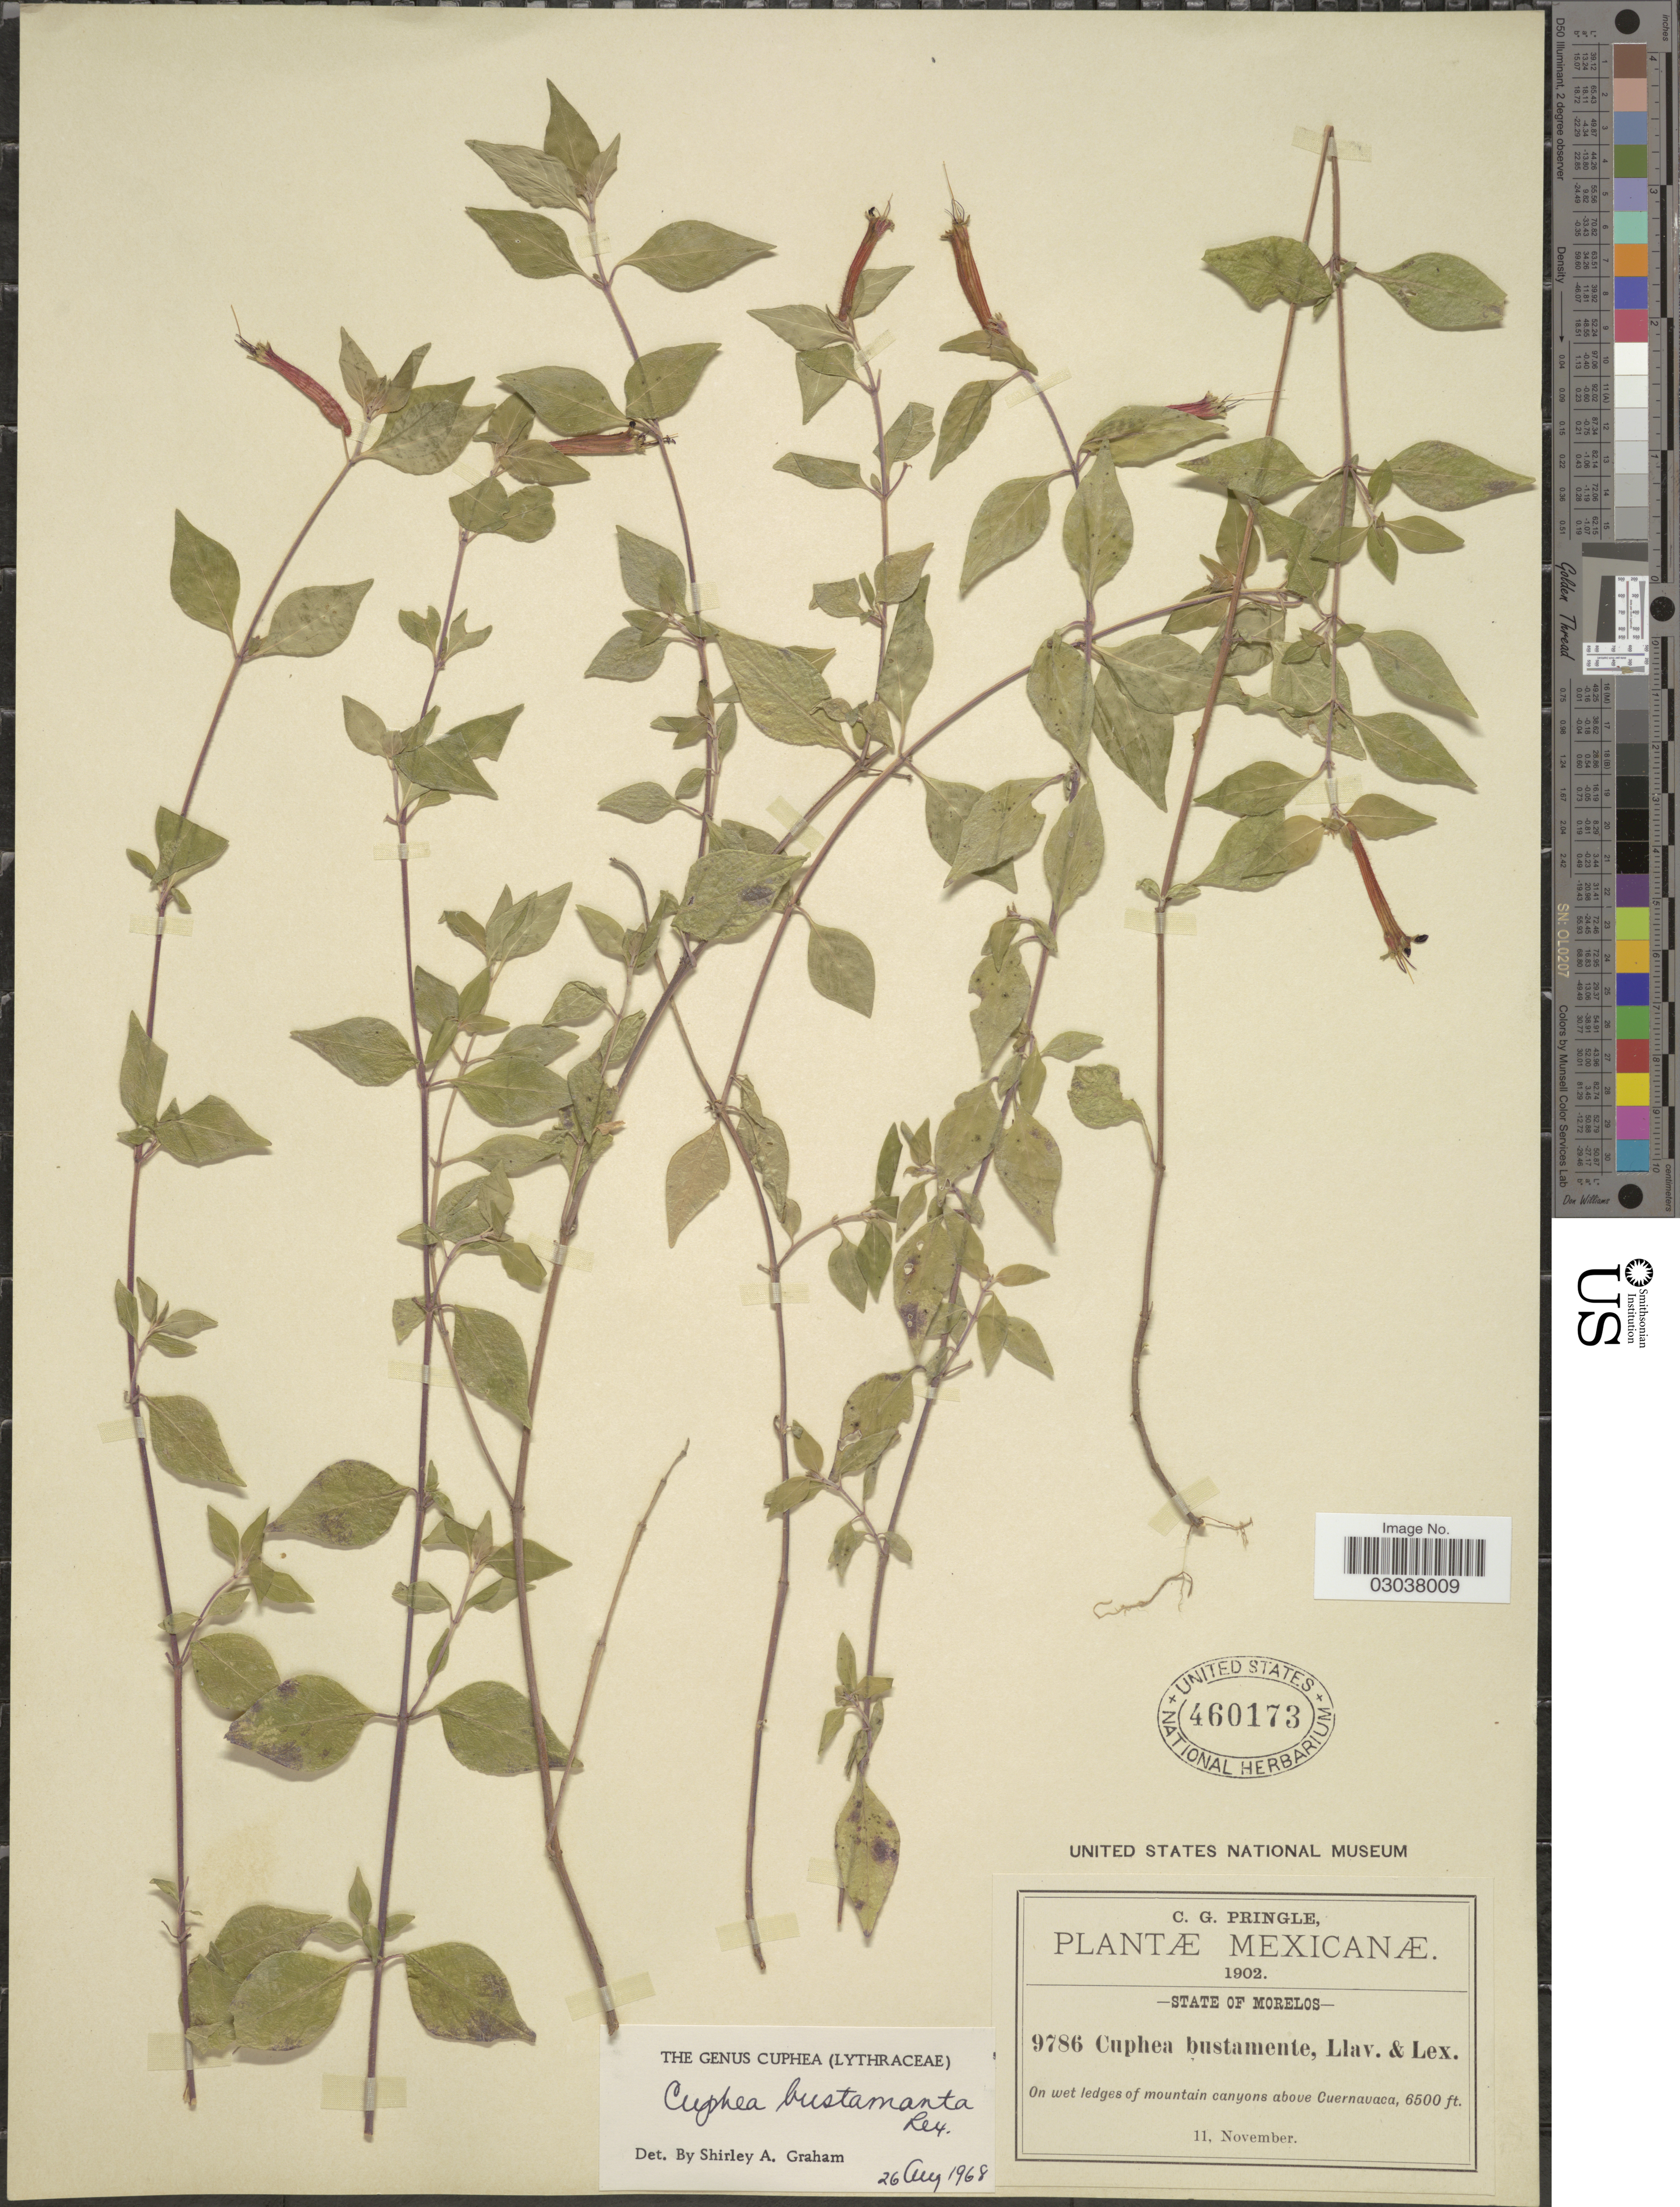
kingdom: Plantae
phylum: Tracheophyta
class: Magnoliopsida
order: Myrtales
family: Lythraceae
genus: Cuphea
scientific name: Cuphea bustamanta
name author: Lex.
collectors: C. G. Pringle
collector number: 9786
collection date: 1902-11-11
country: Mexico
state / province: Morelos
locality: Mountain canyons above Cuernavaca.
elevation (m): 1981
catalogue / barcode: US 460173